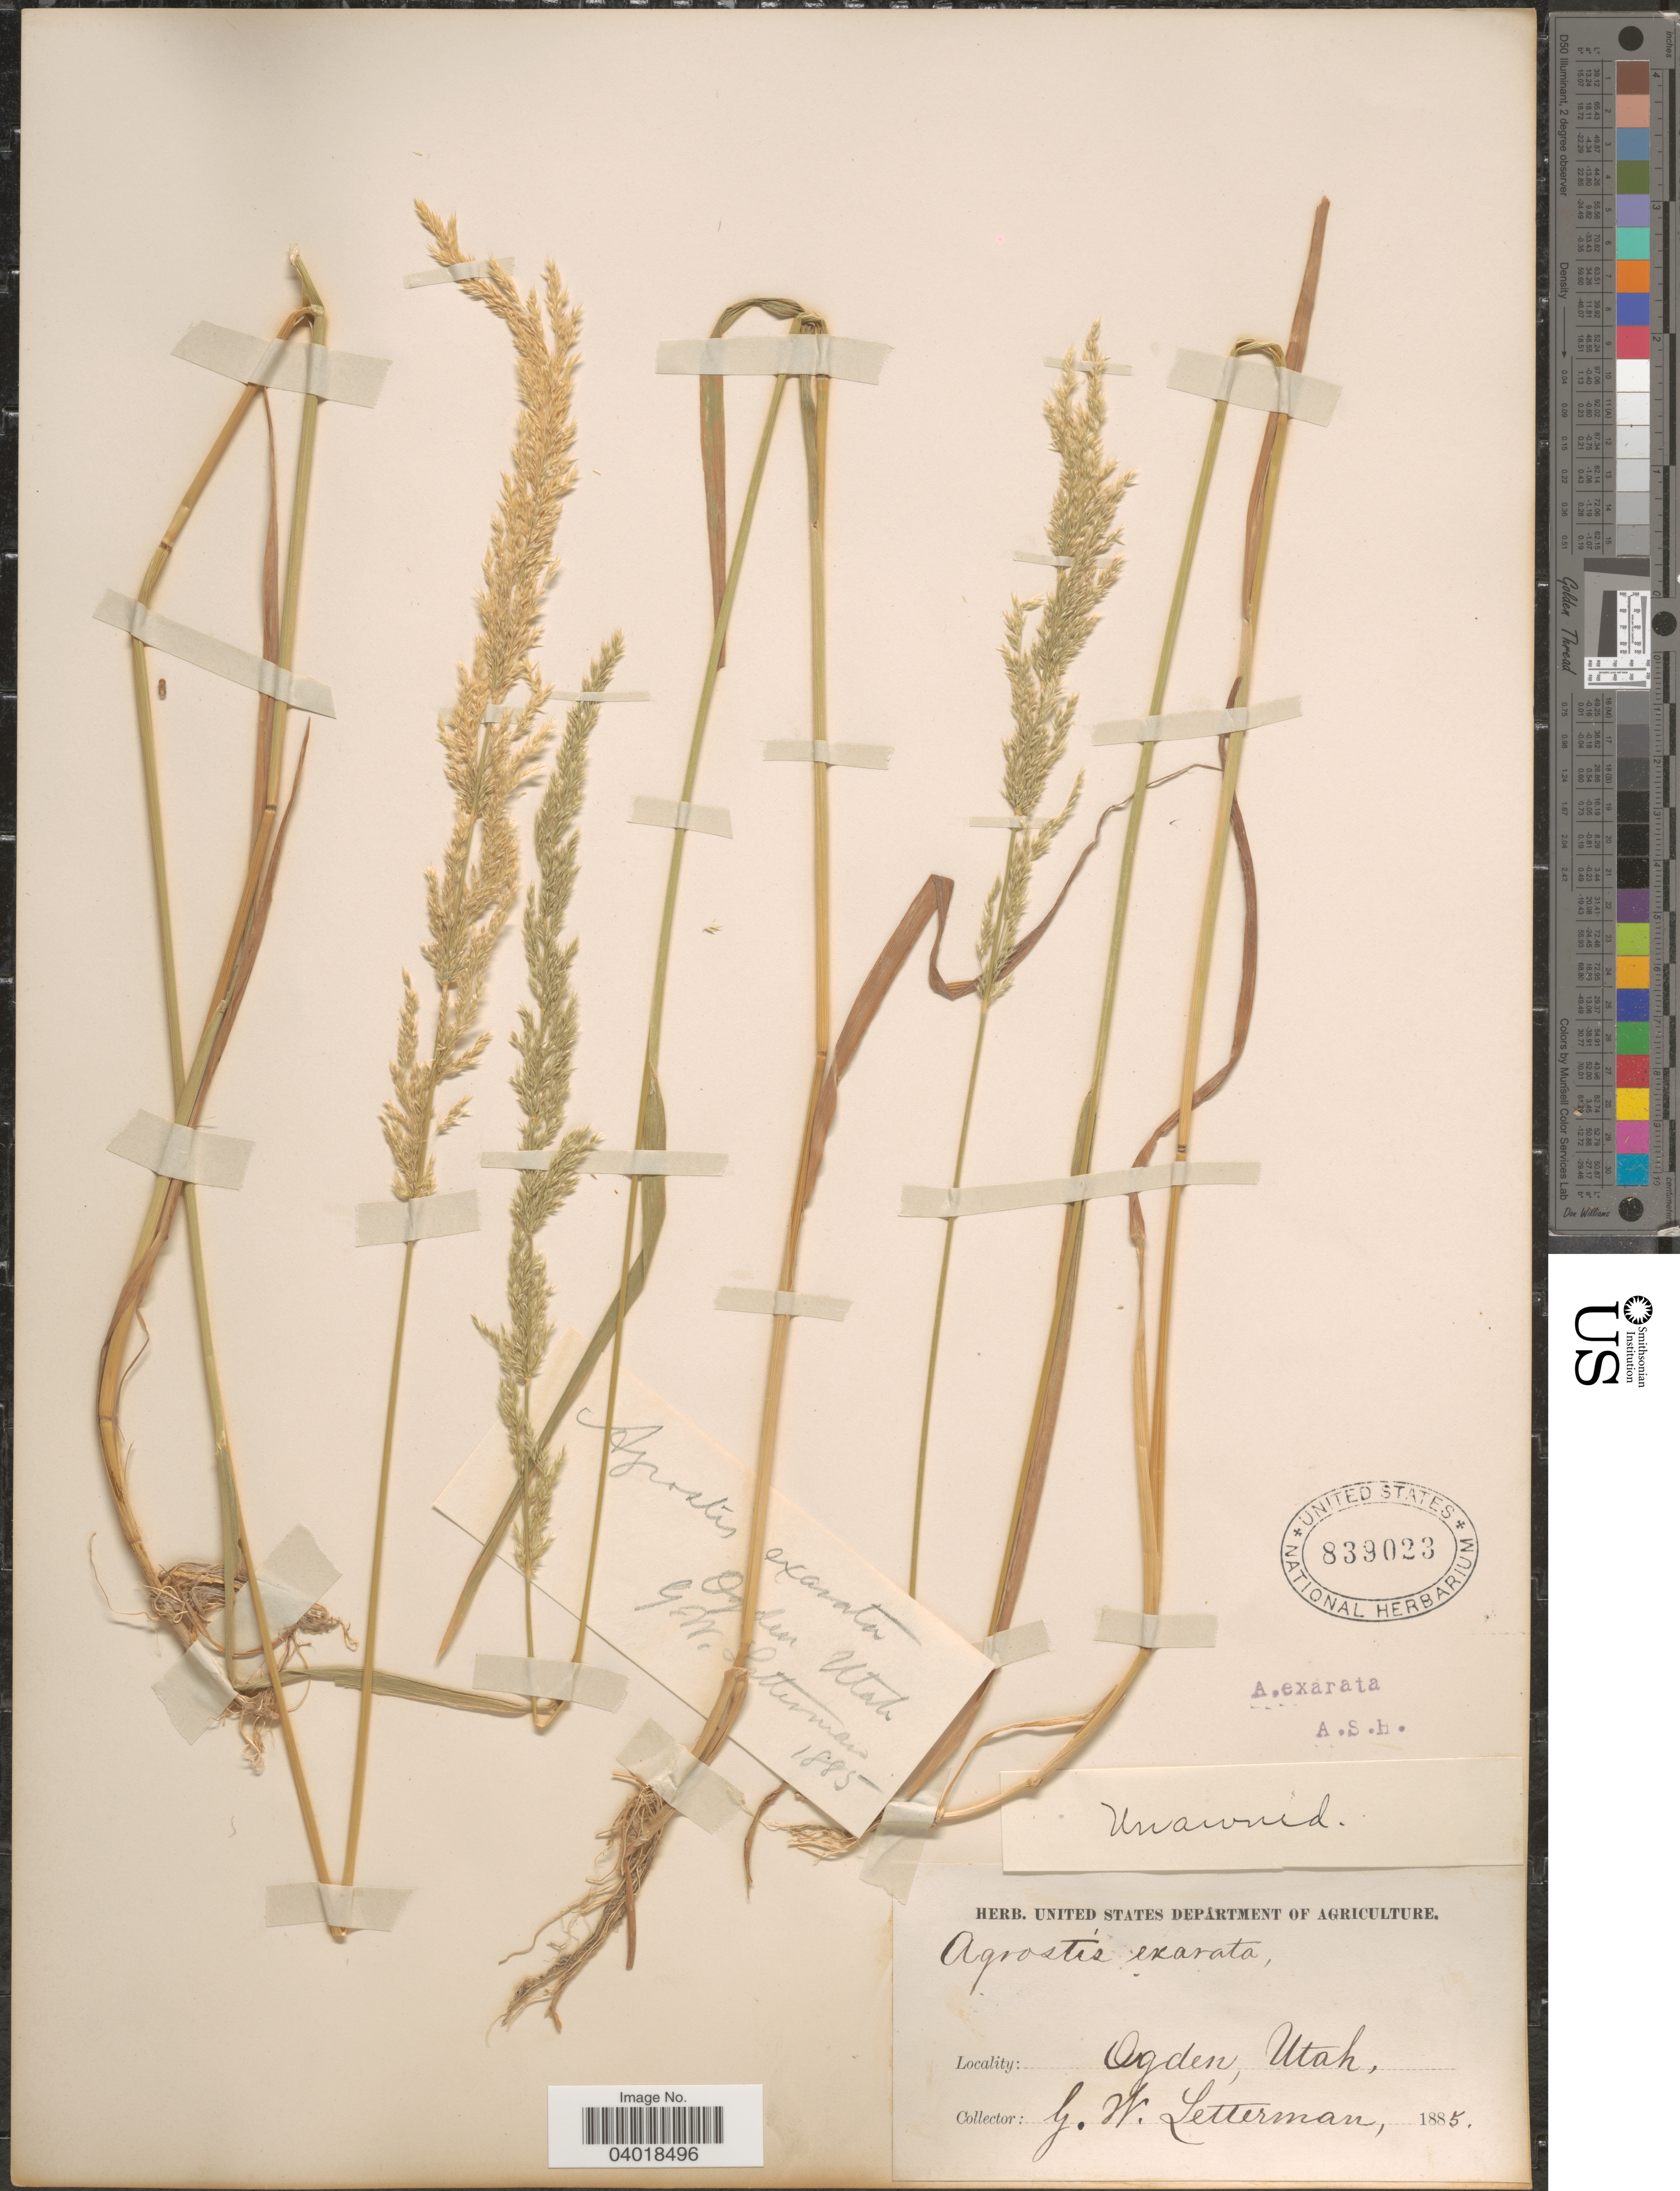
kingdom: Plantae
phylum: Tracheophyta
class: Liliopsida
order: Poales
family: Poaceae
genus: Agrostis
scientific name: Agrostis exarata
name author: Trin.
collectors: G. W. Letterman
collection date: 1885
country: United States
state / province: Utah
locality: Ogden.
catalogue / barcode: US 839023